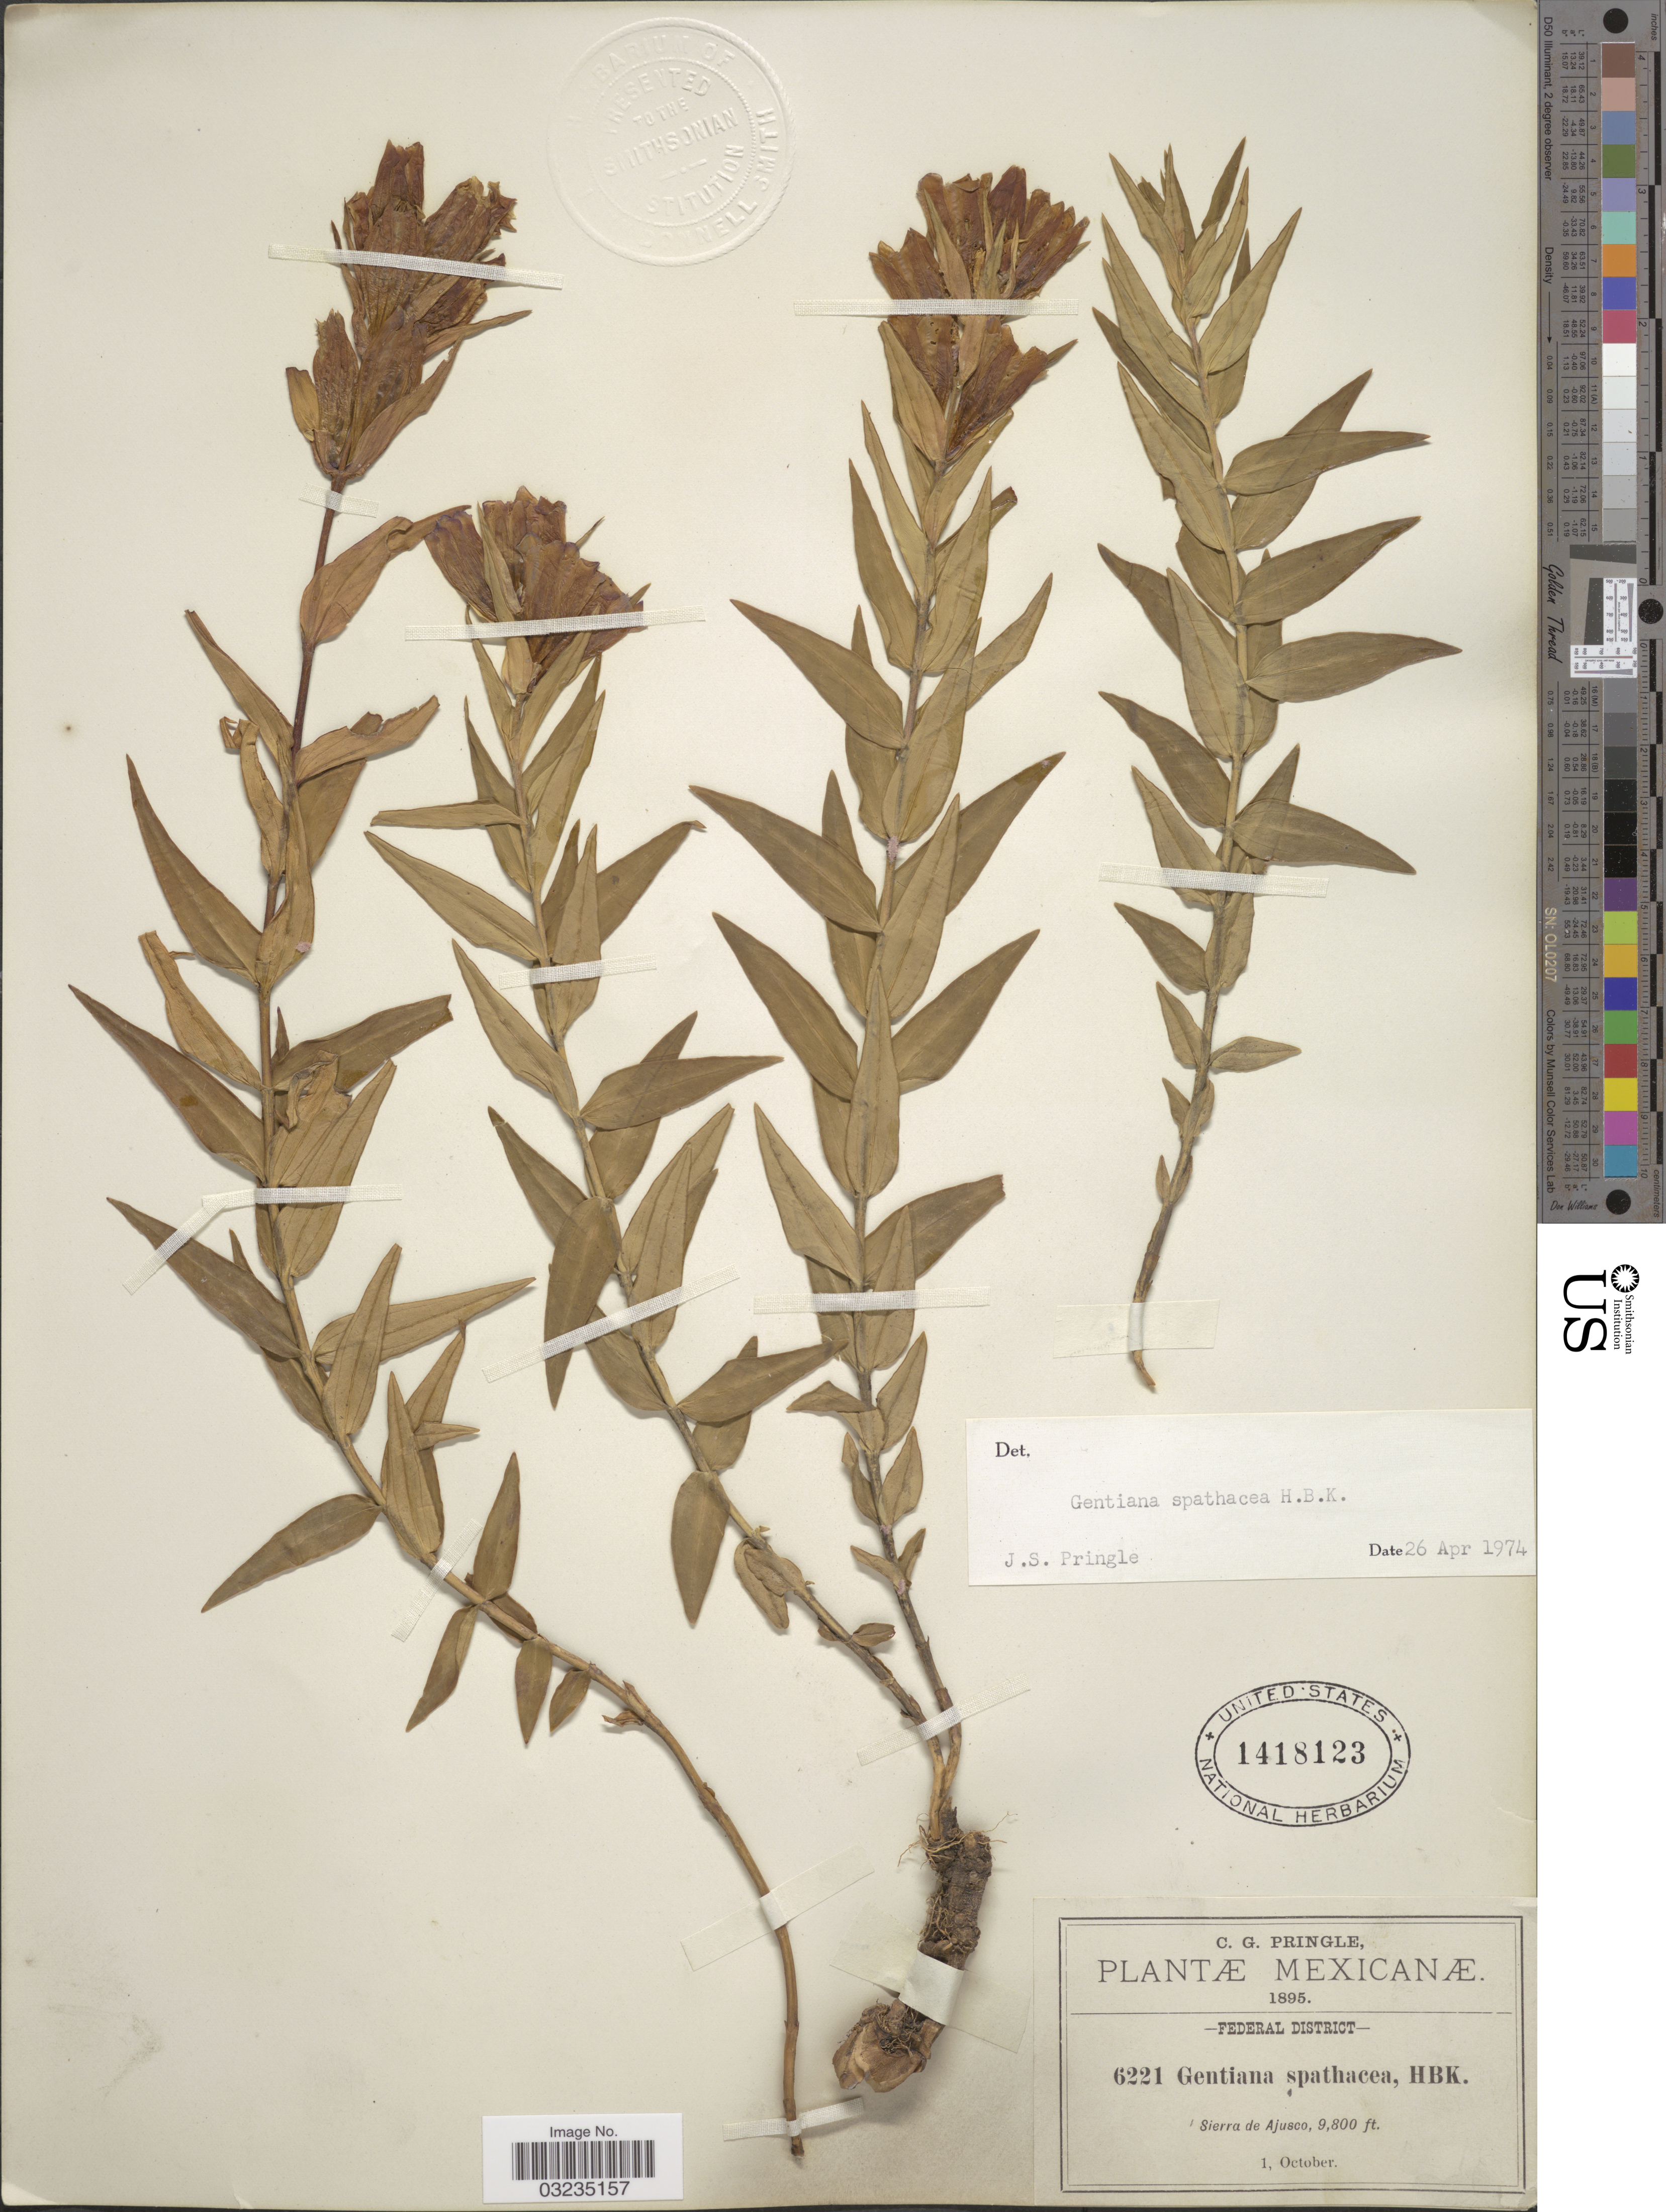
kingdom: Plantae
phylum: Tracheophyta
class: Magnoliopsida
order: Gentianales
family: Gentianaceae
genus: Gentiana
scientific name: Gentiana spathacea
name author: Kunth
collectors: C. G. Pringle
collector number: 6221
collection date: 1895-10-01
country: Mexico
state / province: Distrito Federal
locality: Federal District. Sierra de Ajusco.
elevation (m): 2987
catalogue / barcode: US 1418123